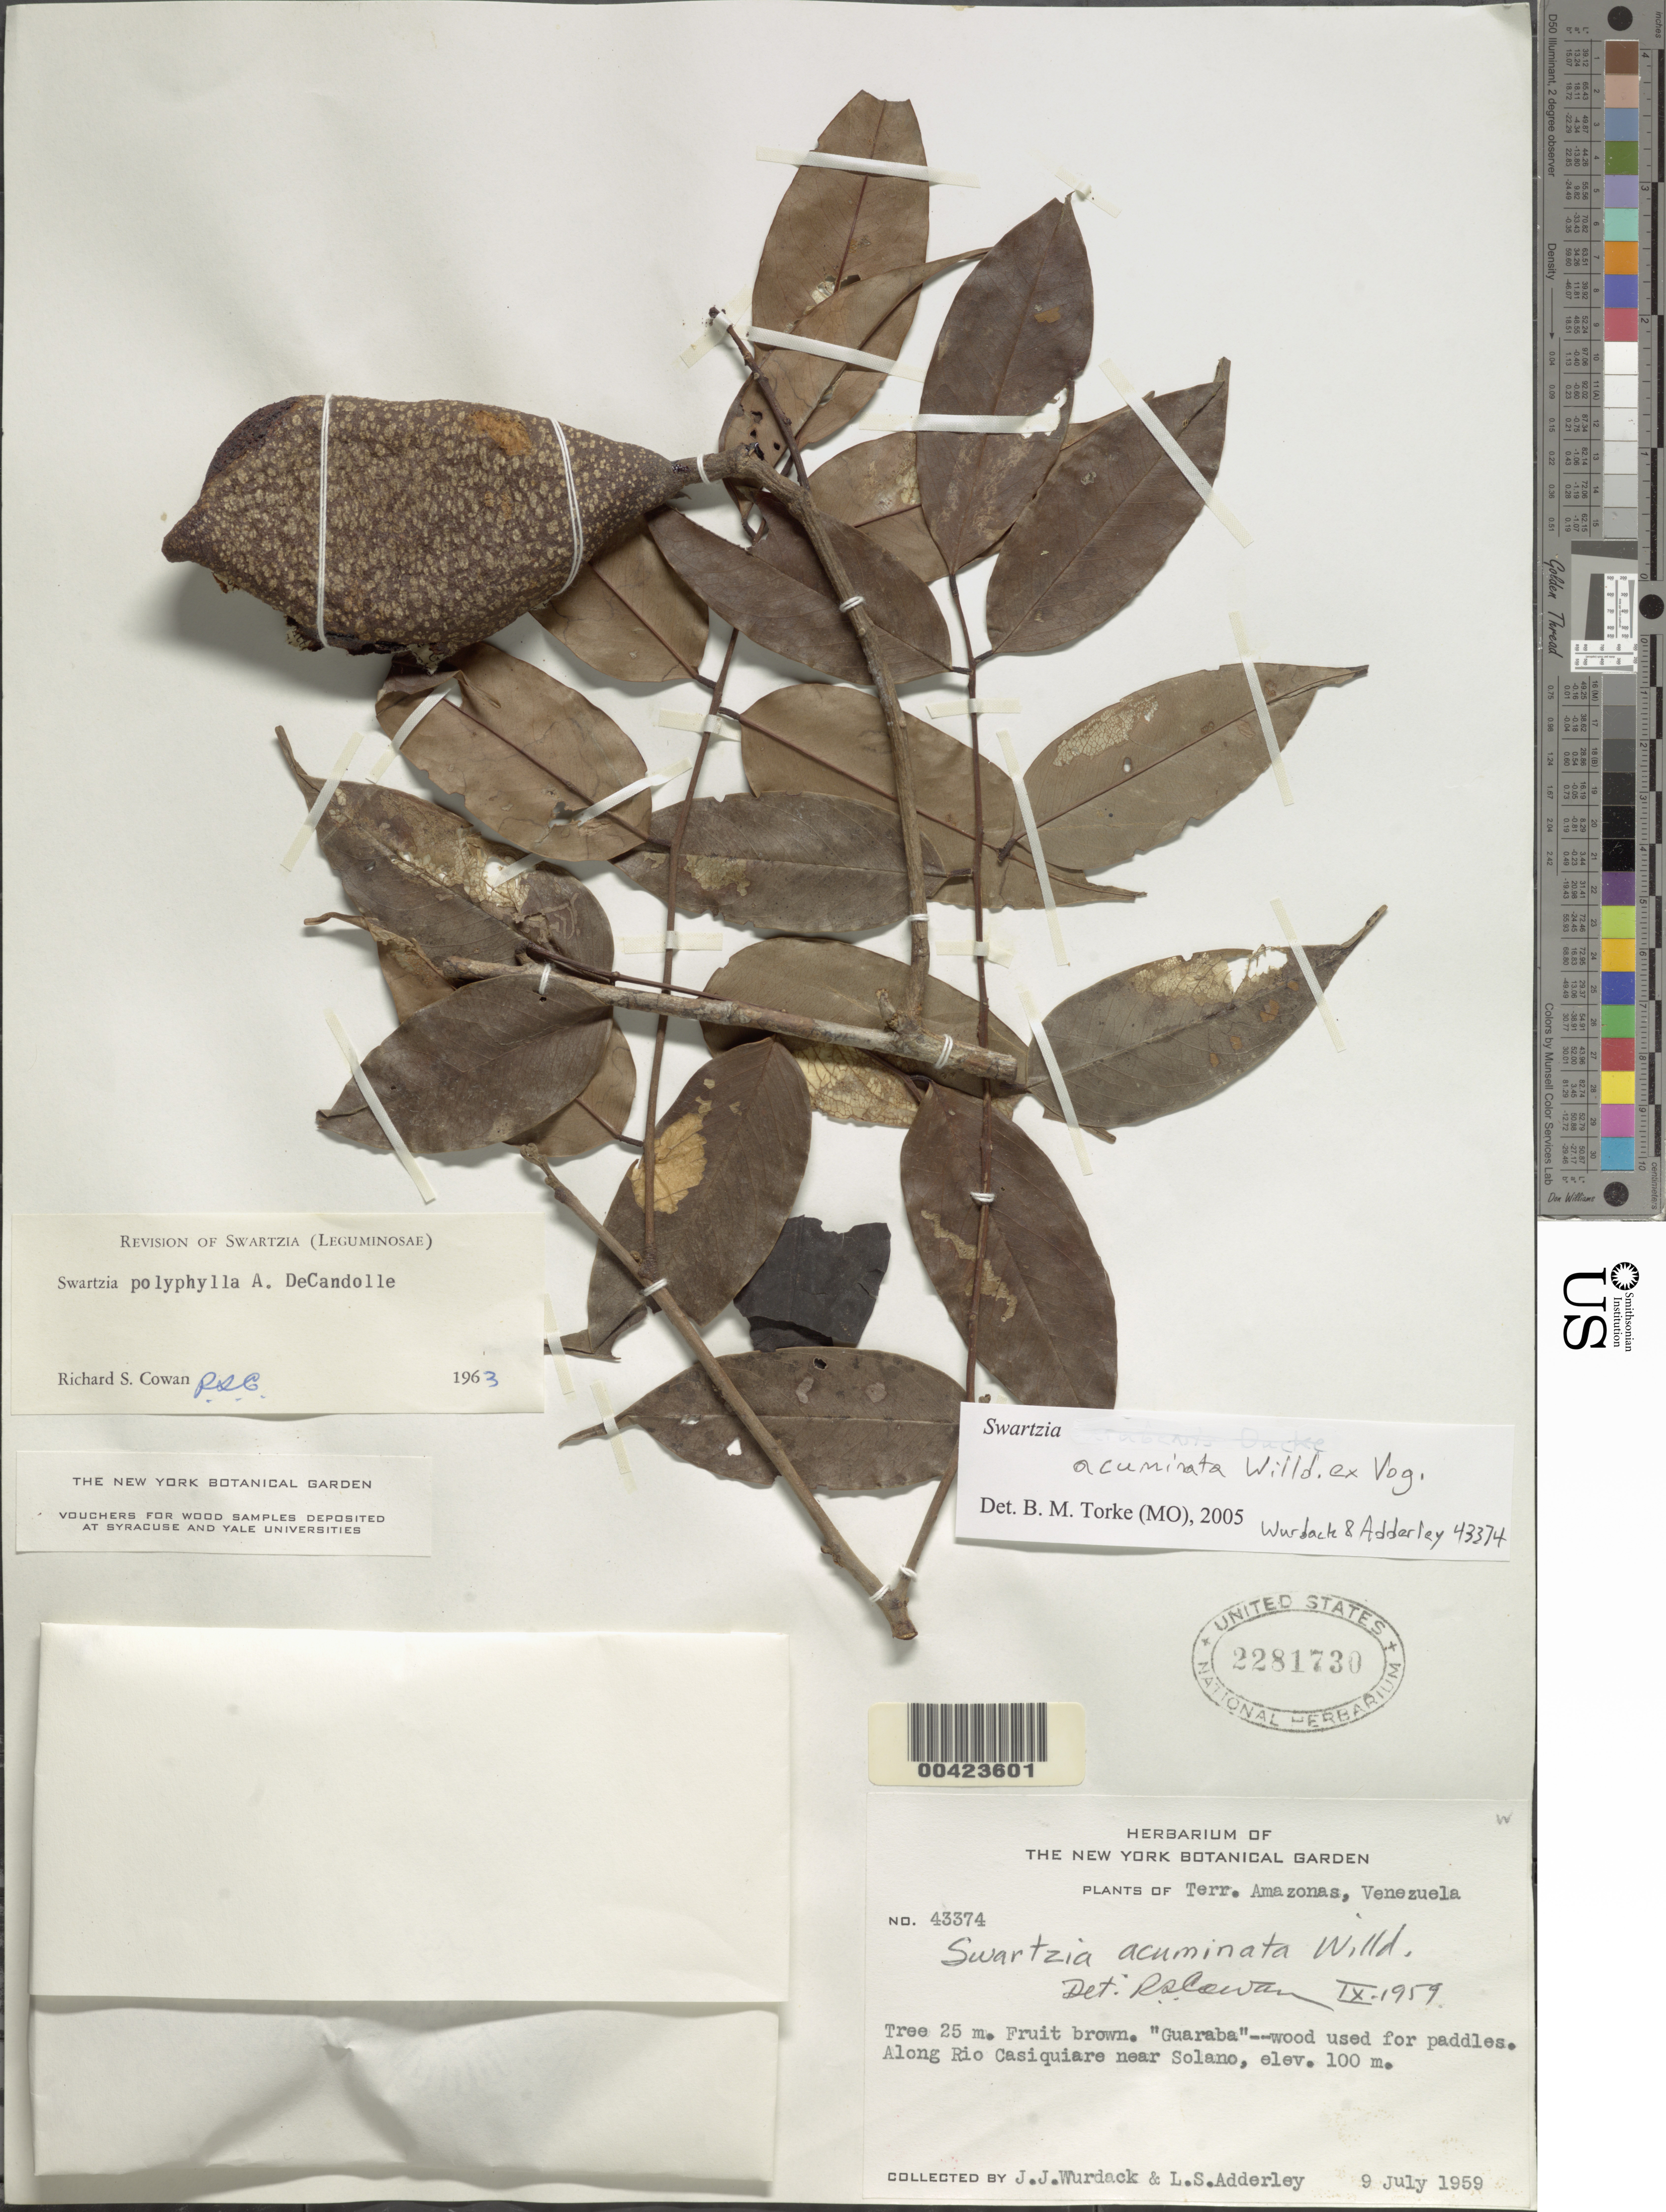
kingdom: Plantae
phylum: Tracheophyta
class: Magnoliopsida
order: Fabales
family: Fabaceae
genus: Swartzia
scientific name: Swartzia acuminata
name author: Willd. ex Vogel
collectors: J. J. Wurdack & L. S. Adderley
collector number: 43374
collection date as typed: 09 Jul 1959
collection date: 1959-07-09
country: Venezuela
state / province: Amazonas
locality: Solano, near; along Rio Casiquiare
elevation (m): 100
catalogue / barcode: US 2281730